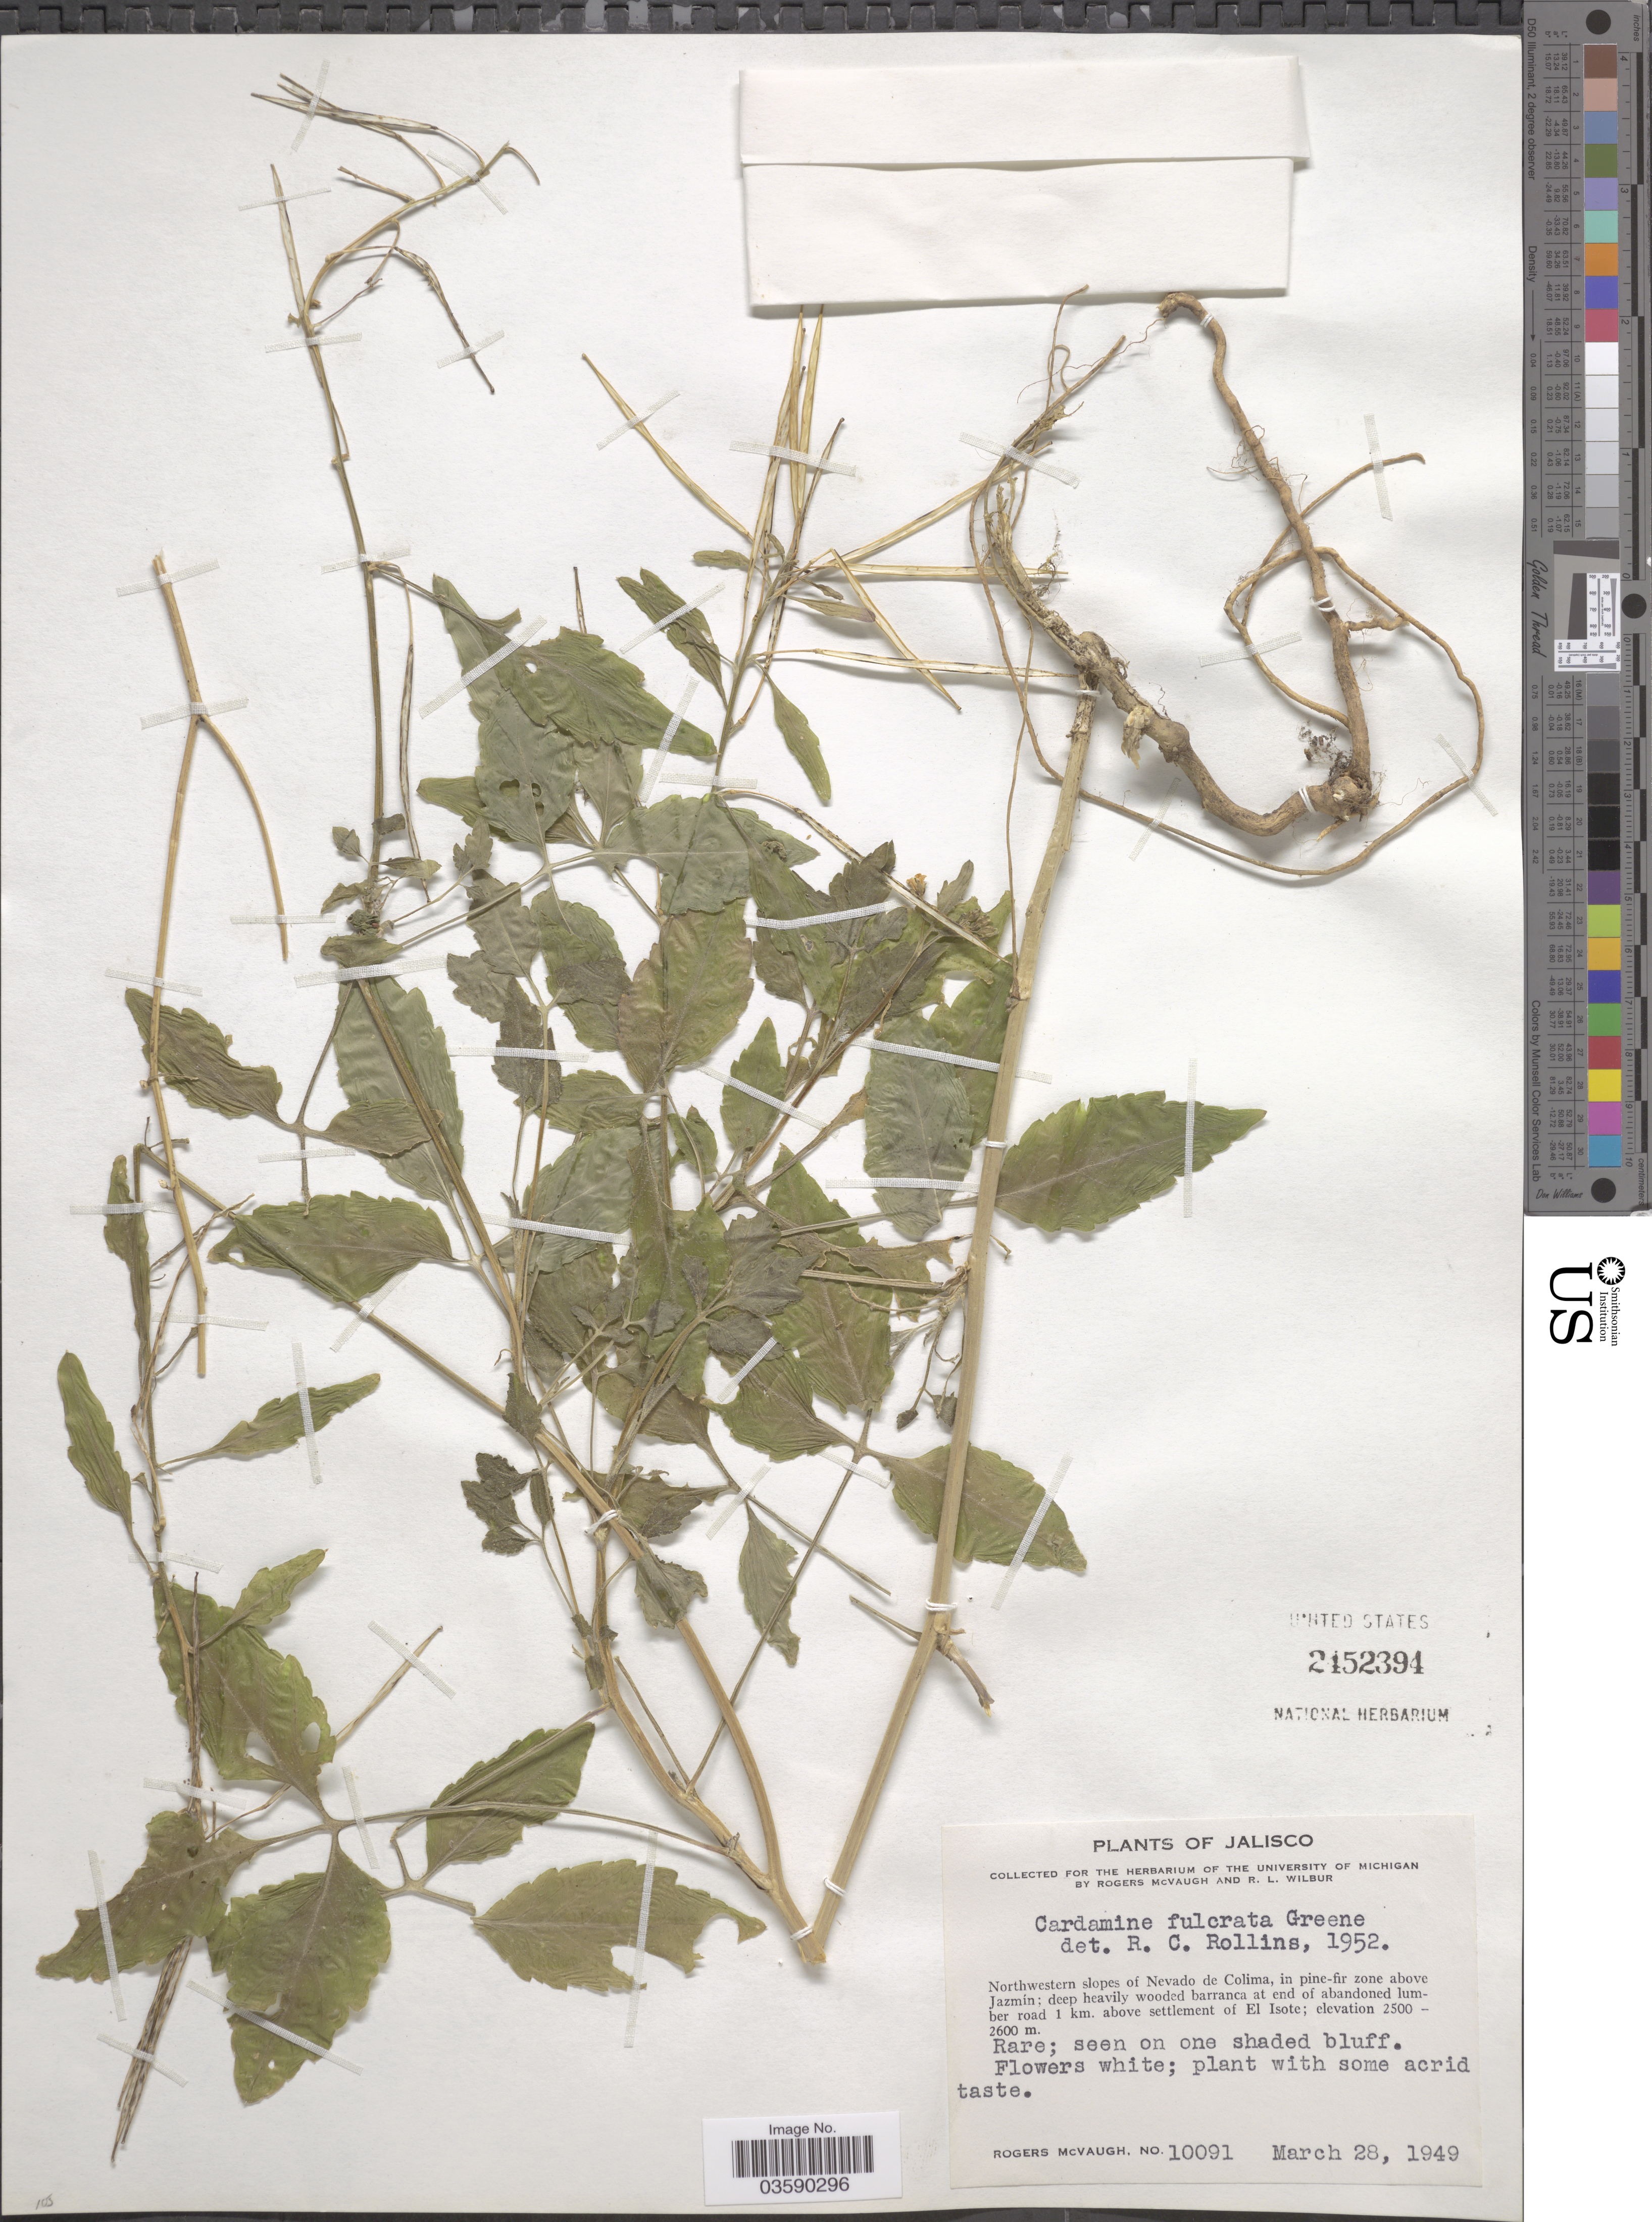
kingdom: Plantae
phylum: Tracheophyta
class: Magnoliopsida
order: Brassicales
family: Brassicaceae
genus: Cardamine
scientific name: Cardamine fulcrata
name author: Greene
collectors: R. McVaugh & R. L. Wilbur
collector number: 10091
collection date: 1949-03-28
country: Mexico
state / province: Jalisco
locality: Northwestern slopes of Nevado de Colima, in pine-fir zone above Jazmín; deep heavily wooded barranca at end of abondoned lumber road 1 km. above settlement of El Isote.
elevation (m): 2500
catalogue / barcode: US 2152394